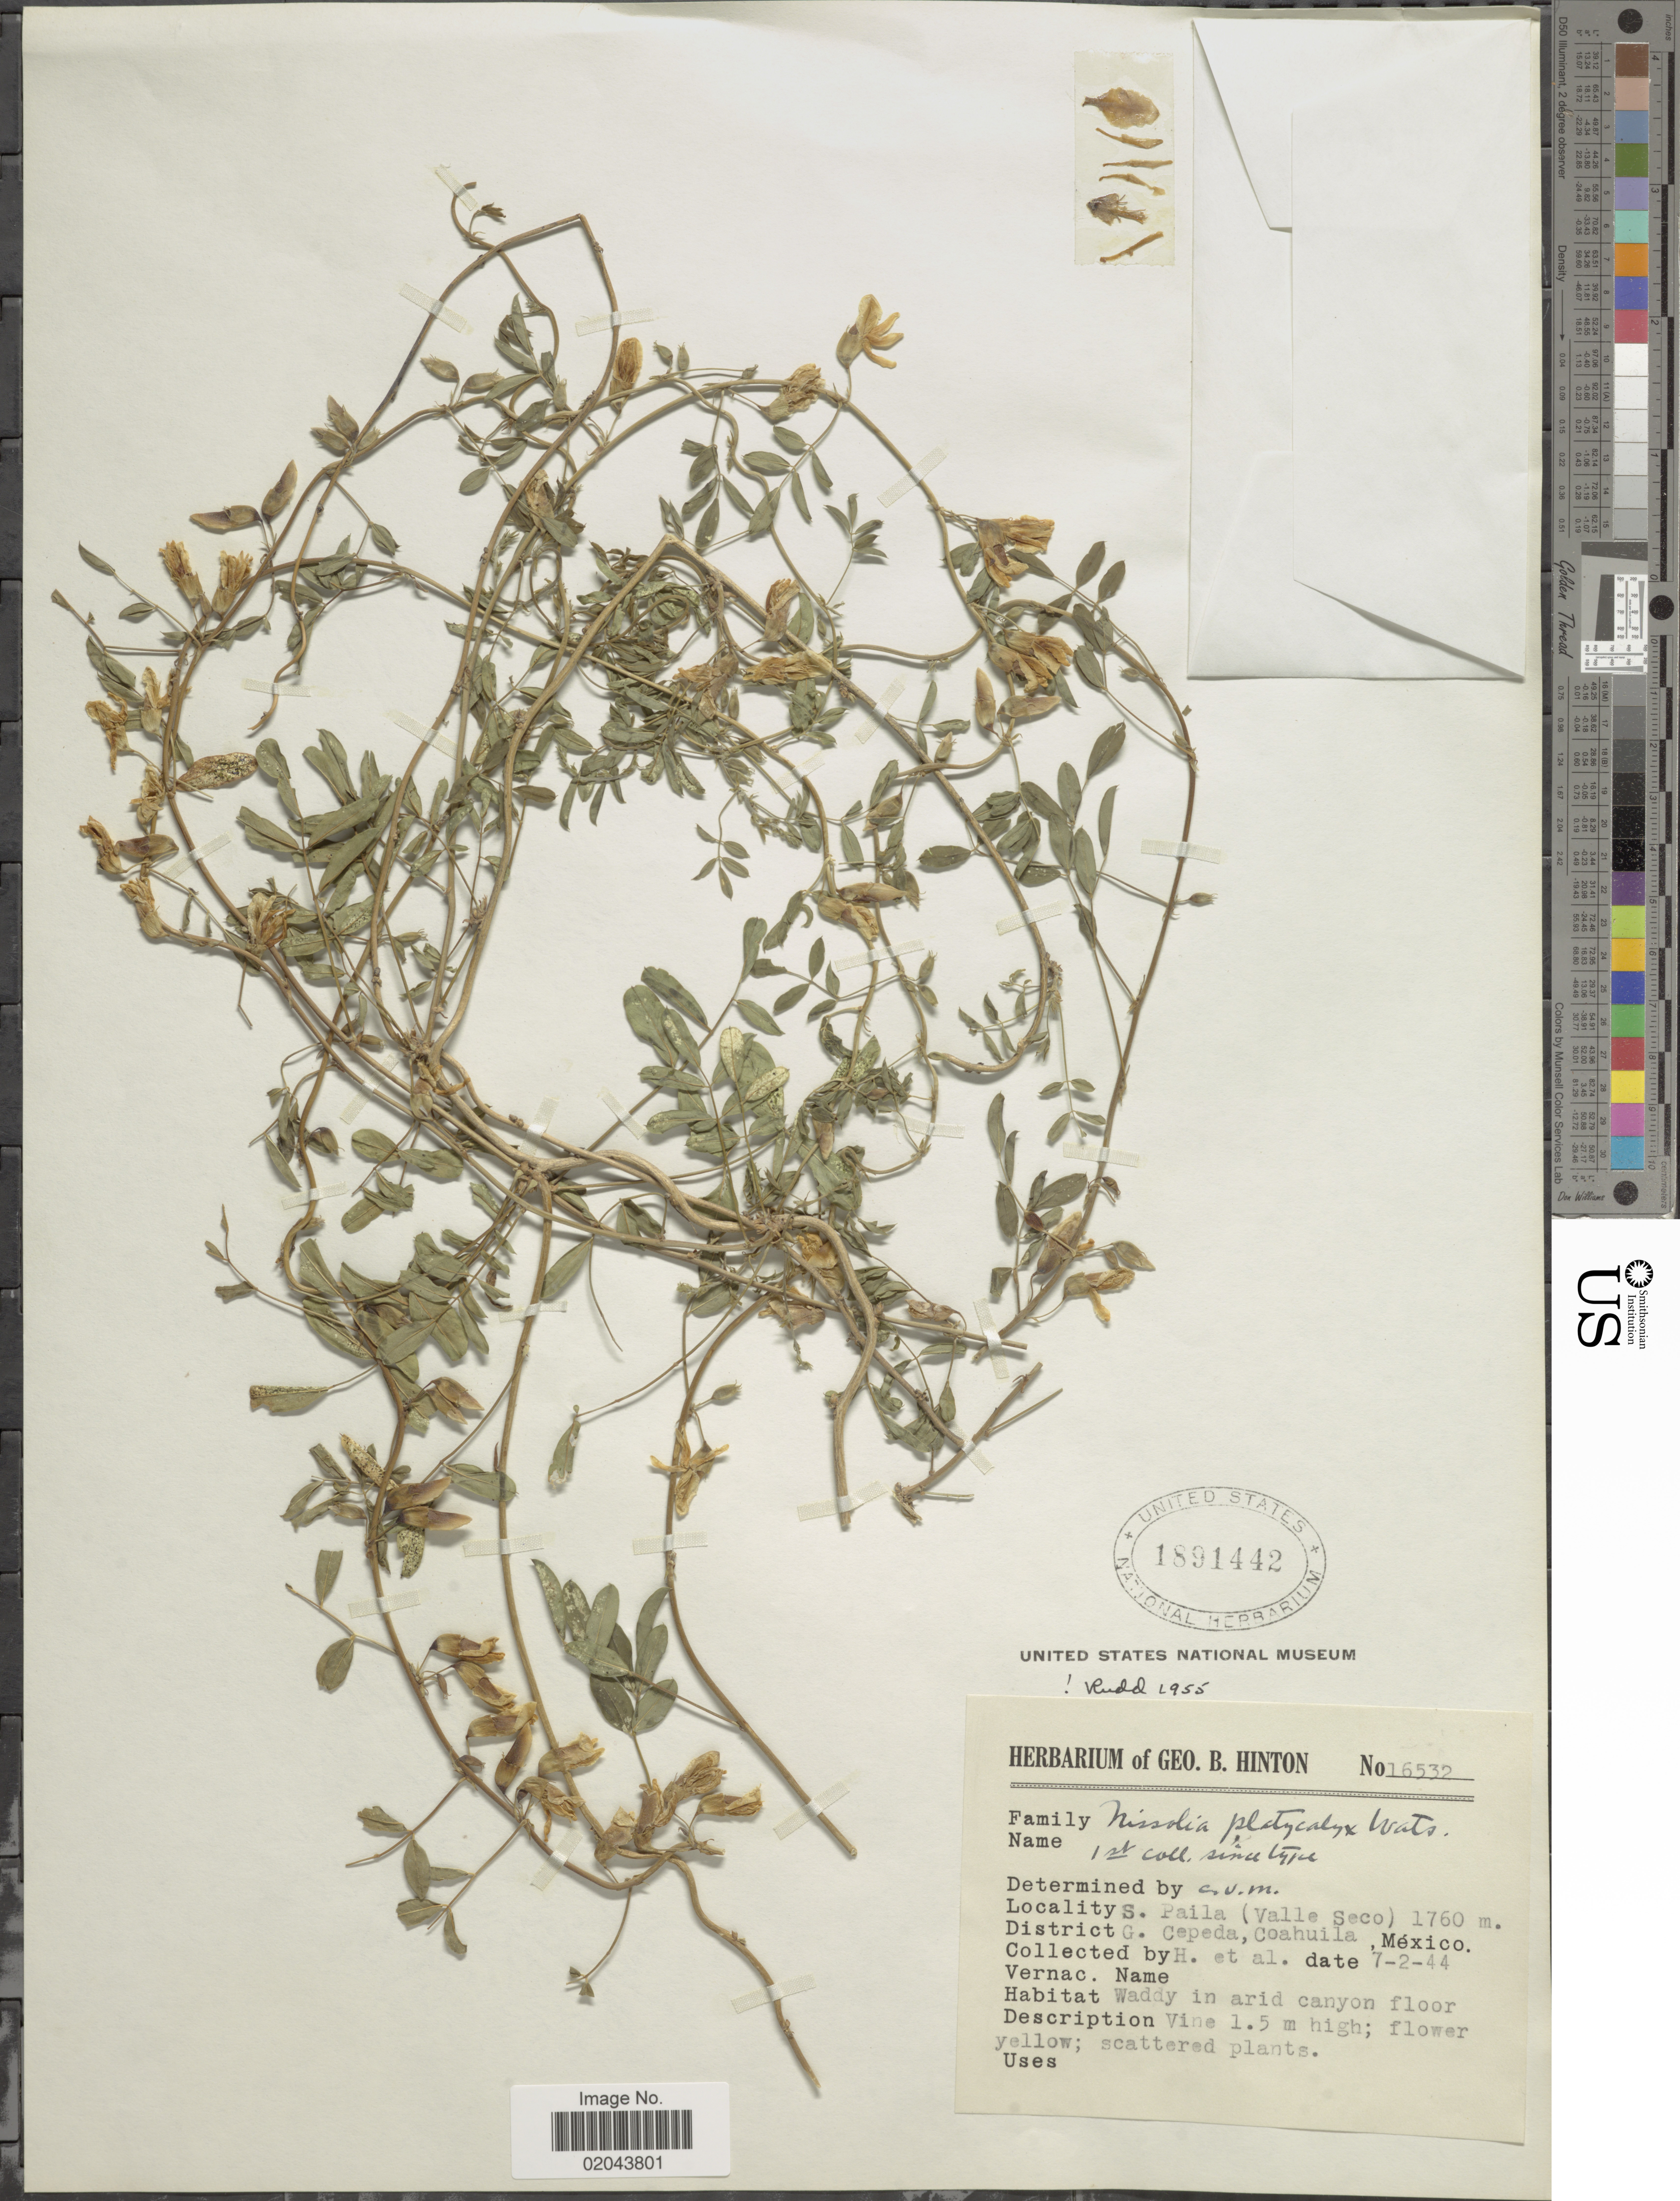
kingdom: Plantae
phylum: Tracheophyta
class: Magnoliopsida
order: Fabales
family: Fabaceae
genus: Nissolia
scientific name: Nissolia platycalyx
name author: S. Watson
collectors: G. B. Hinton & et al.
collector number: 16532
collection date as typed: Transcribed d/m/y: 2/7/44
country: Mexico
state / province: Coahuila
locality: S. Paila (Valle Seco), District G. Cepeda.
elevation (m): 1760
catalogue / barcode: US 1891442